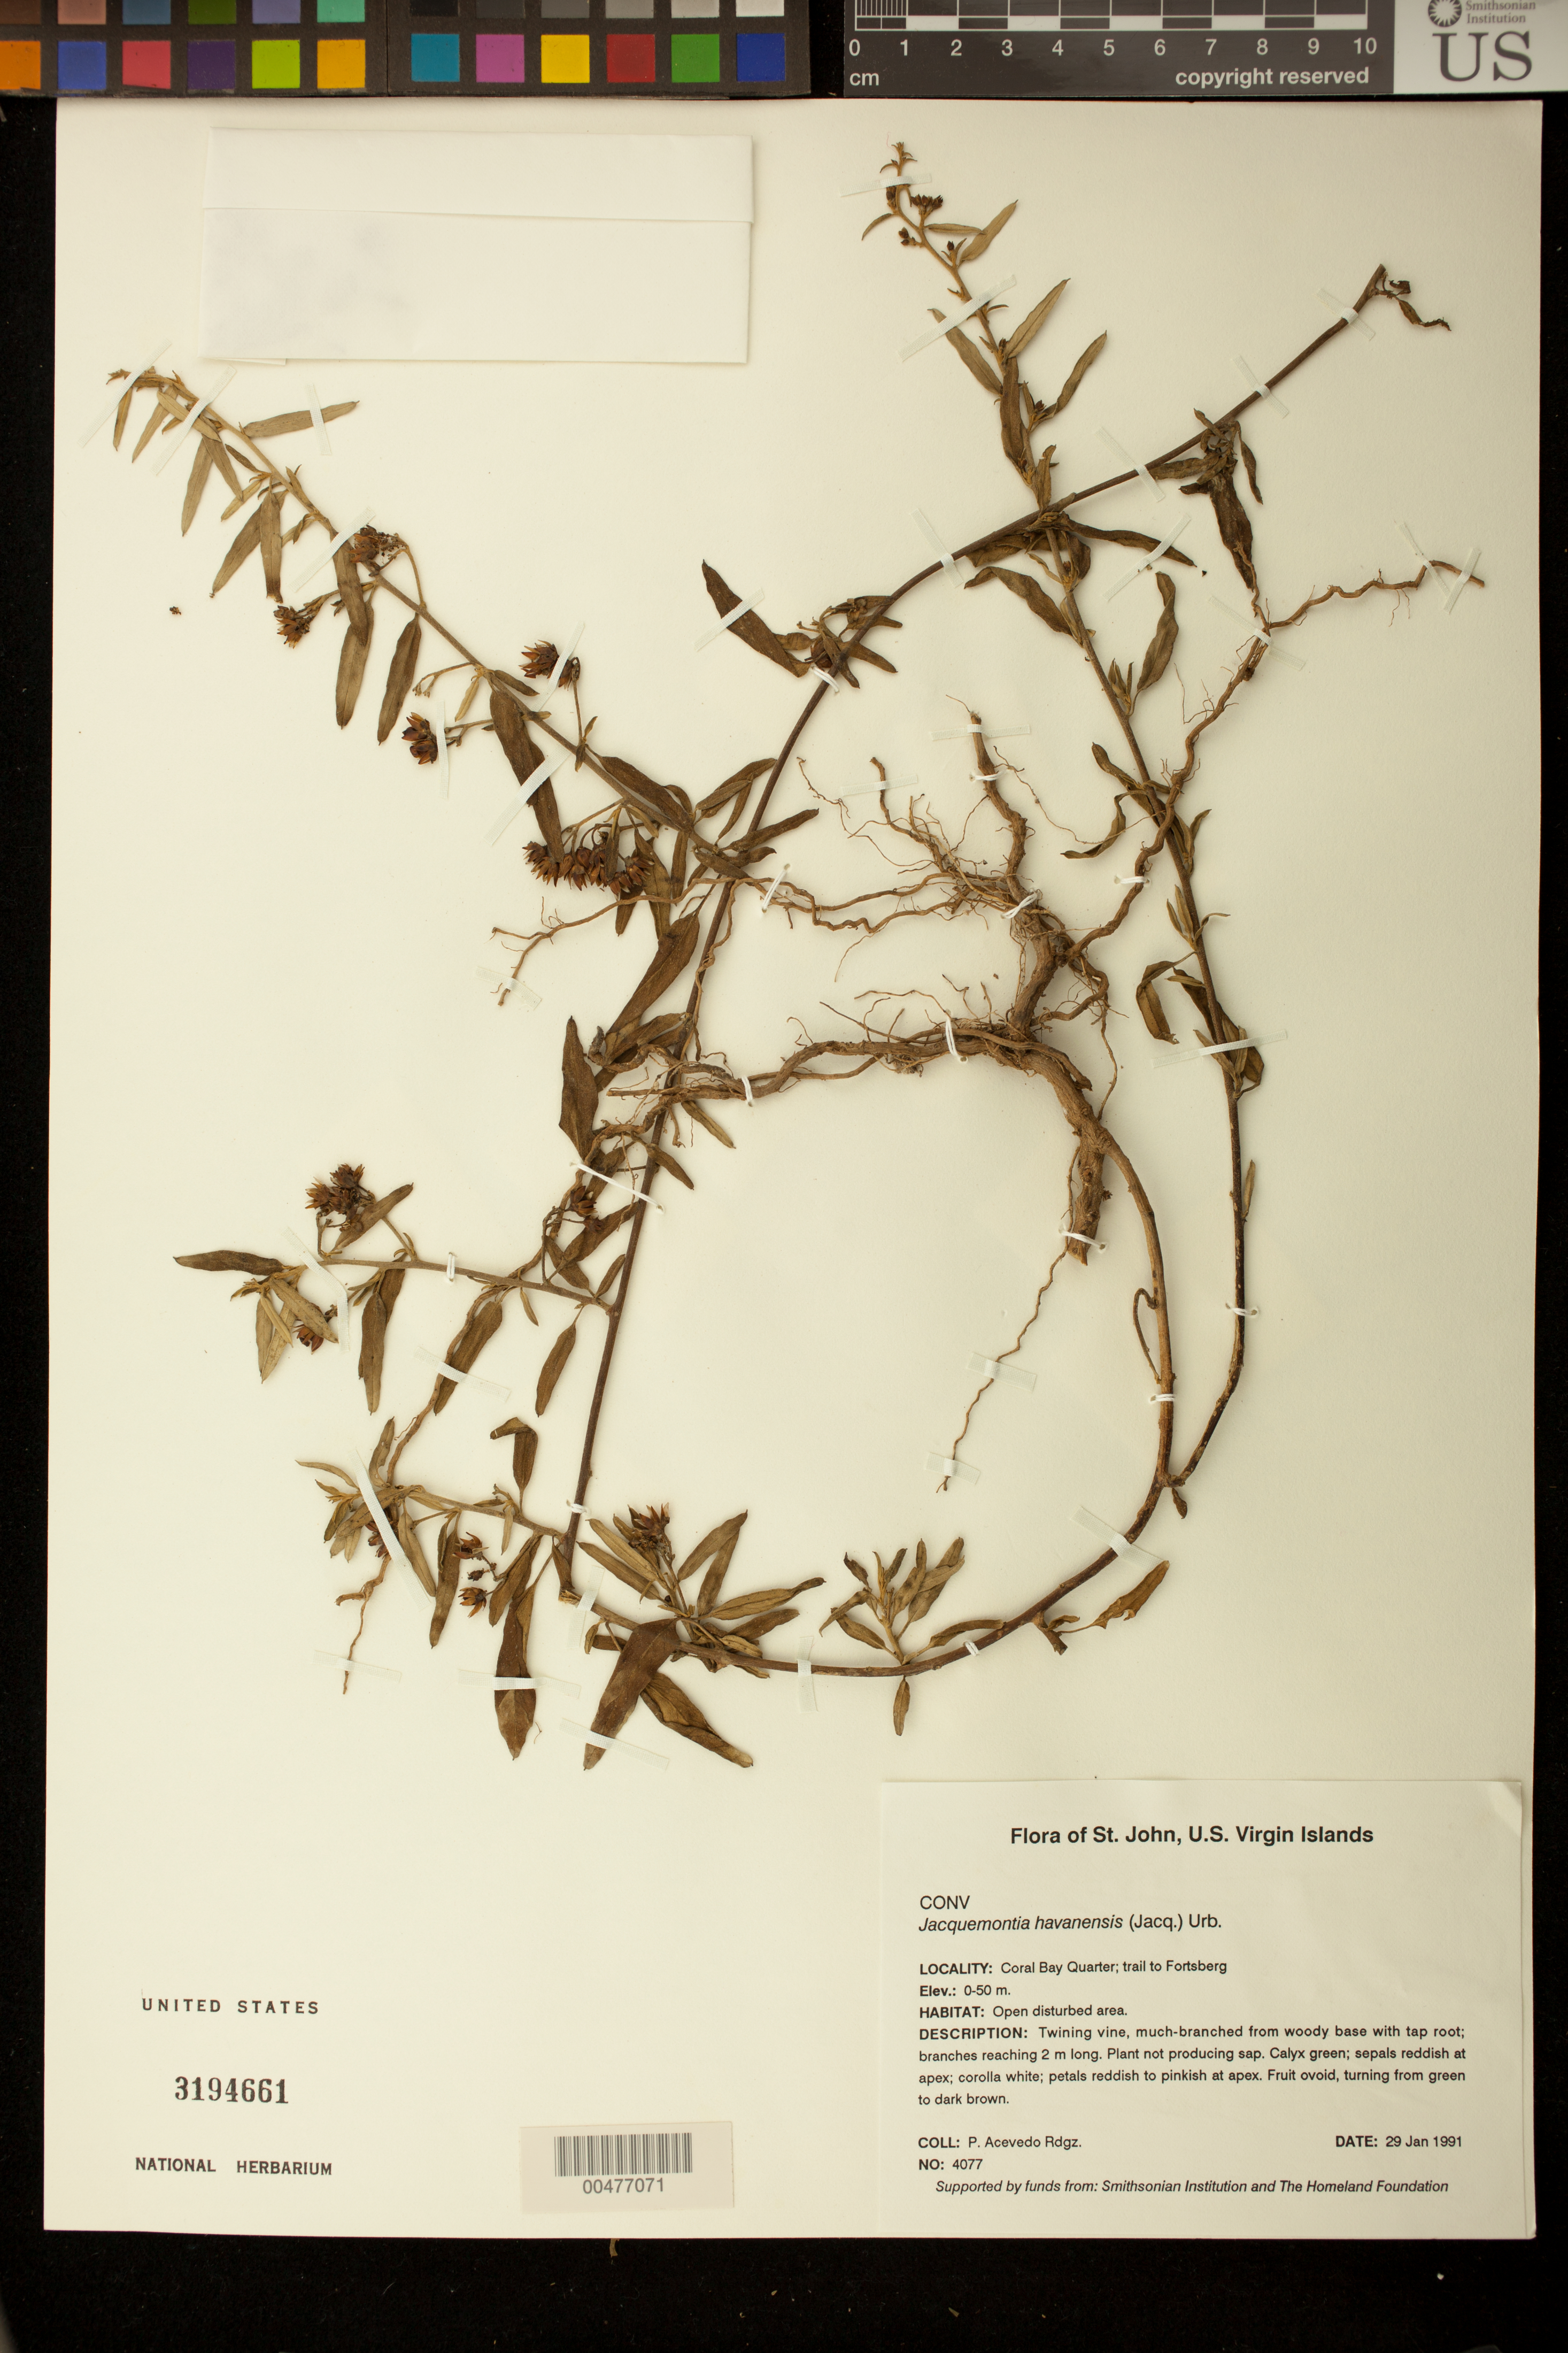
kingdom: Plantae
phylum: Tracheophyta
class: Magnoliopsida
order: Solanales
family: Convolvulaceae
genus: Jacquemontia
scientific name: Jacquemontia havanensis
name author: (Jacq.) Urb.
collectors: P. Acevedo-Rodr.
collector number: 4077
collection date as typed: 29 Jan 1991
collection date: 1991-01-29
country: U.S. Virgin Islands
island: St. John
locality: Coral Bay Quarter; trail to Fortsberg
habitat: Open disturbed area.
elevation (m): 0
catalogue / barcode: US 3194661